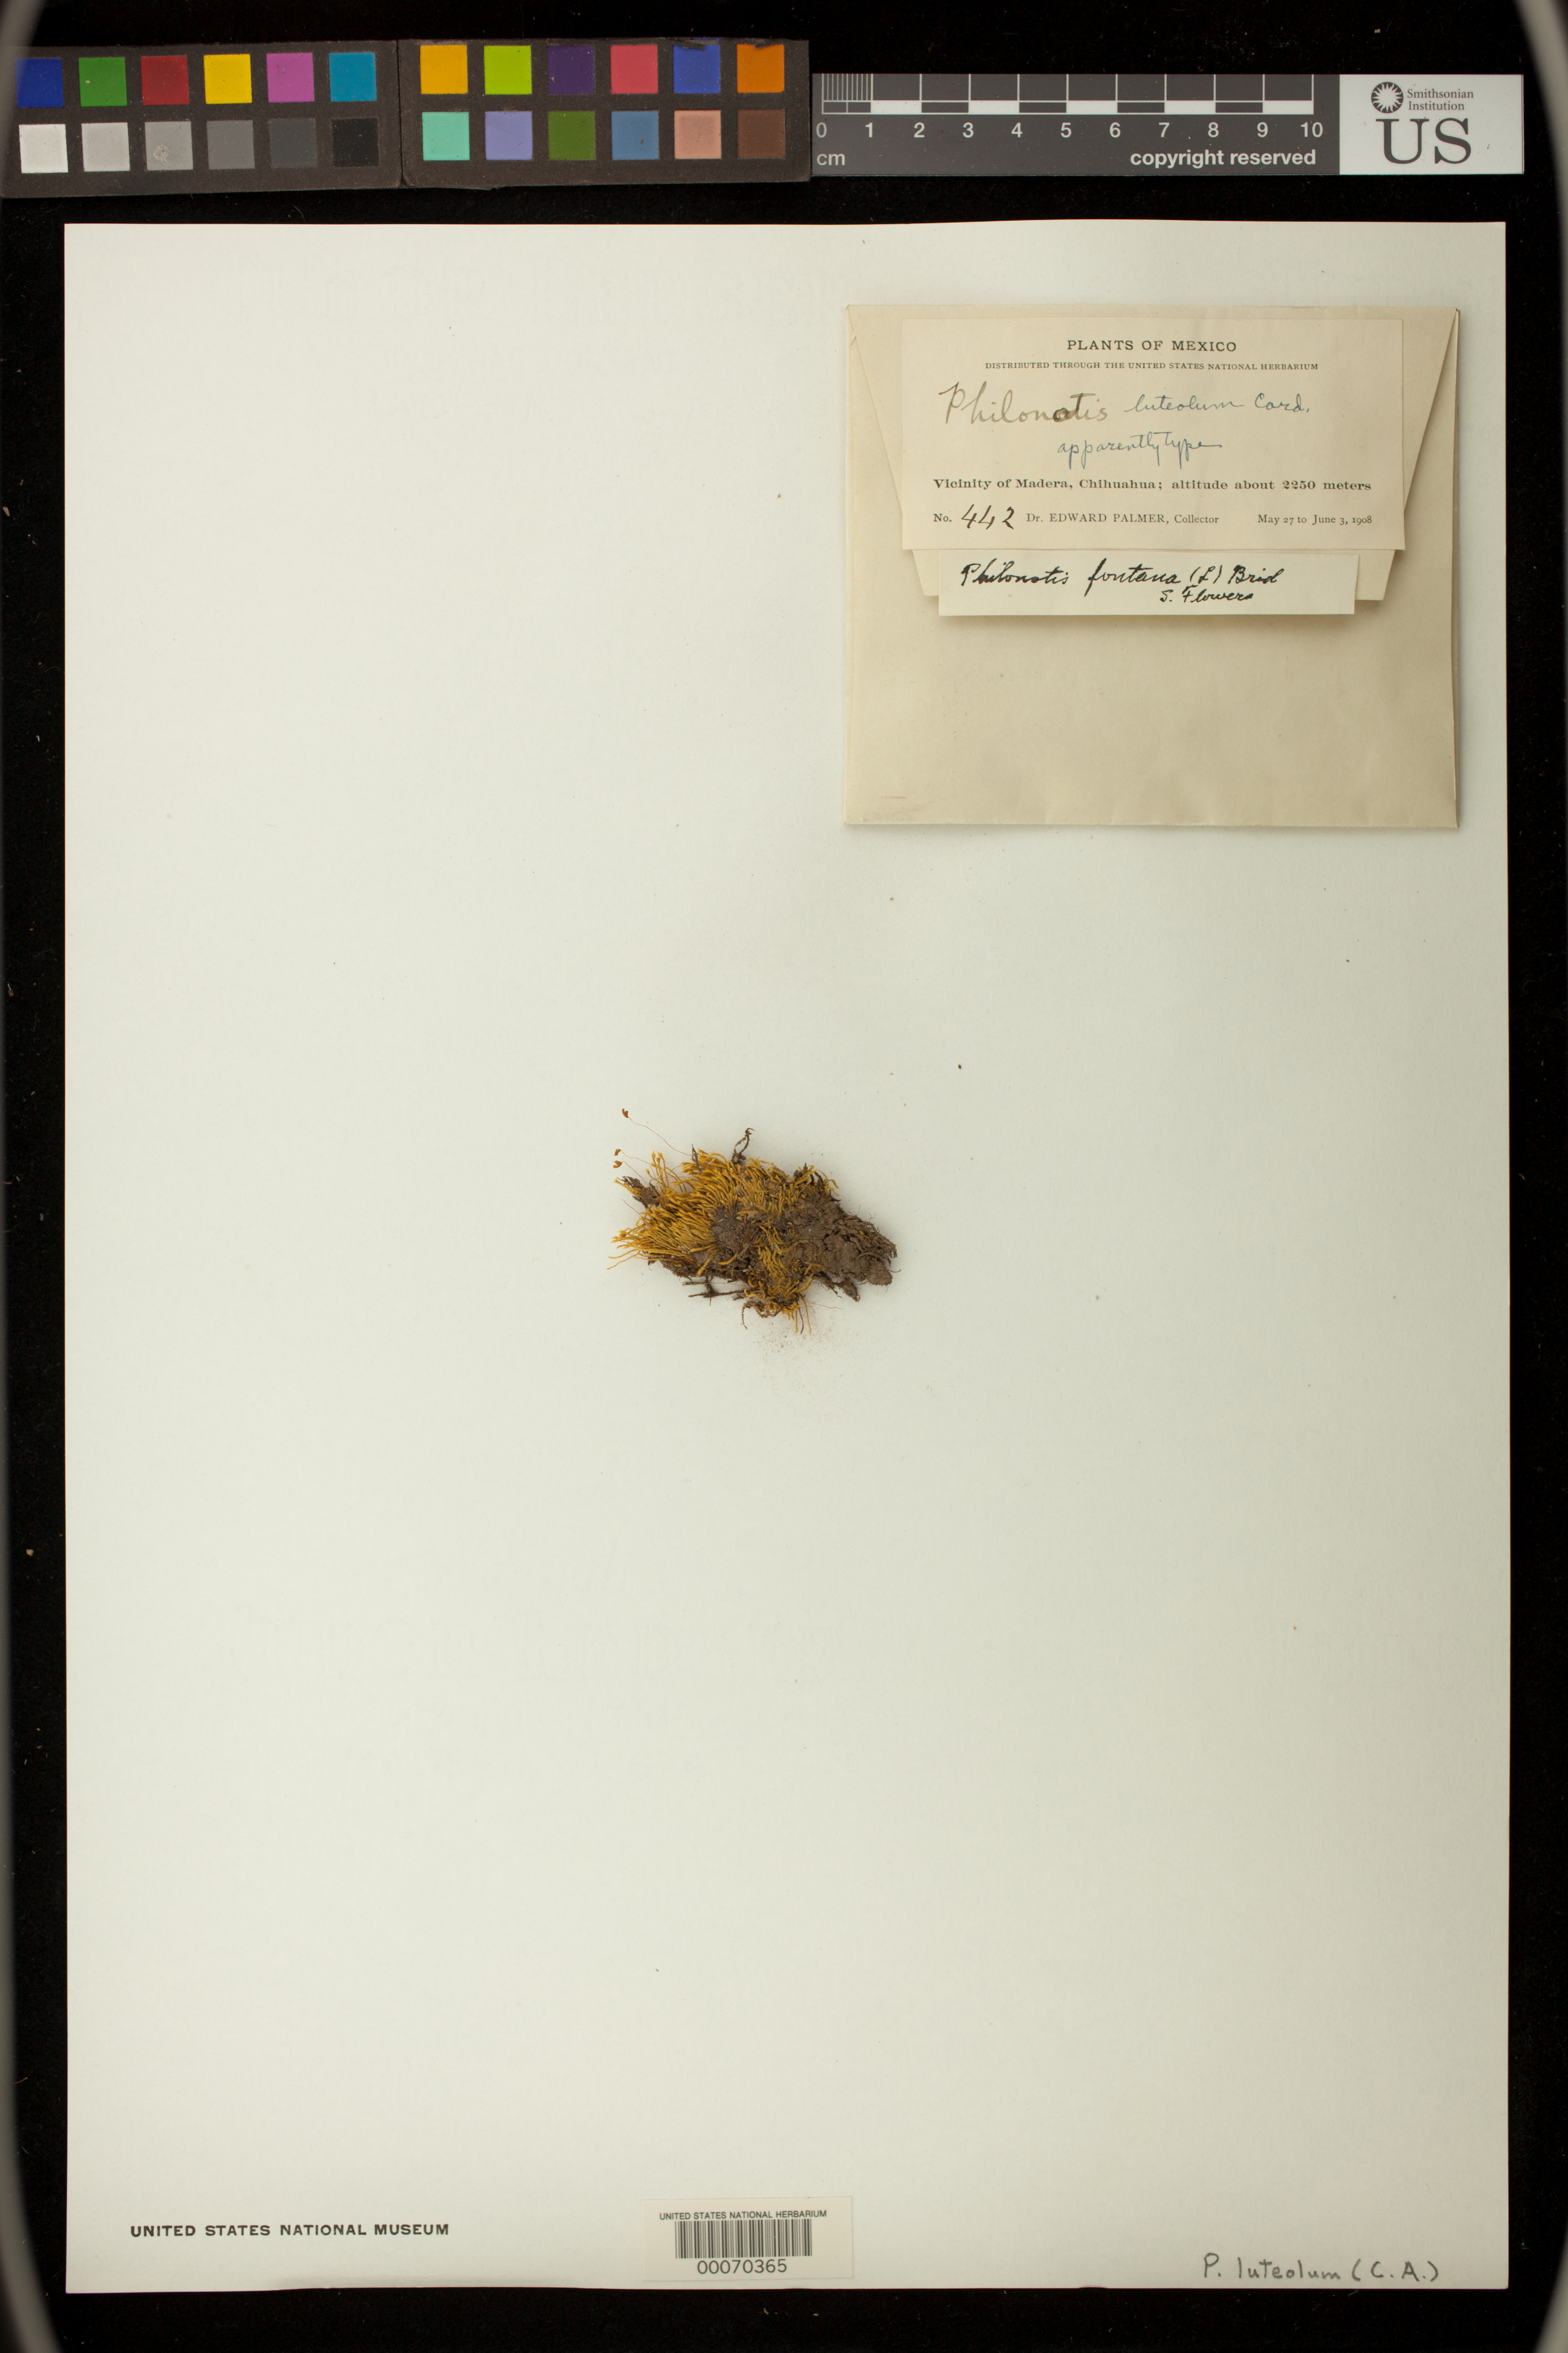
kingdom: Plantae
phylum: Bryophyta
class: Bryopsida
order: Bartramiales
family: Bartramiaceae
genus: Philonotis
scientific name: Philonotis luteolum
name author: Cardot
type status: Syntype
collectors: E. Palmer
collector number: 442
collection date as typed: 27 May 1908 to 03 Jun 1908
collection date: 1908-05-27/1908-06-03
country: Mexico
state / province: Chihuahua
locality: Vicinity of Madera.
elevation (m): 2250